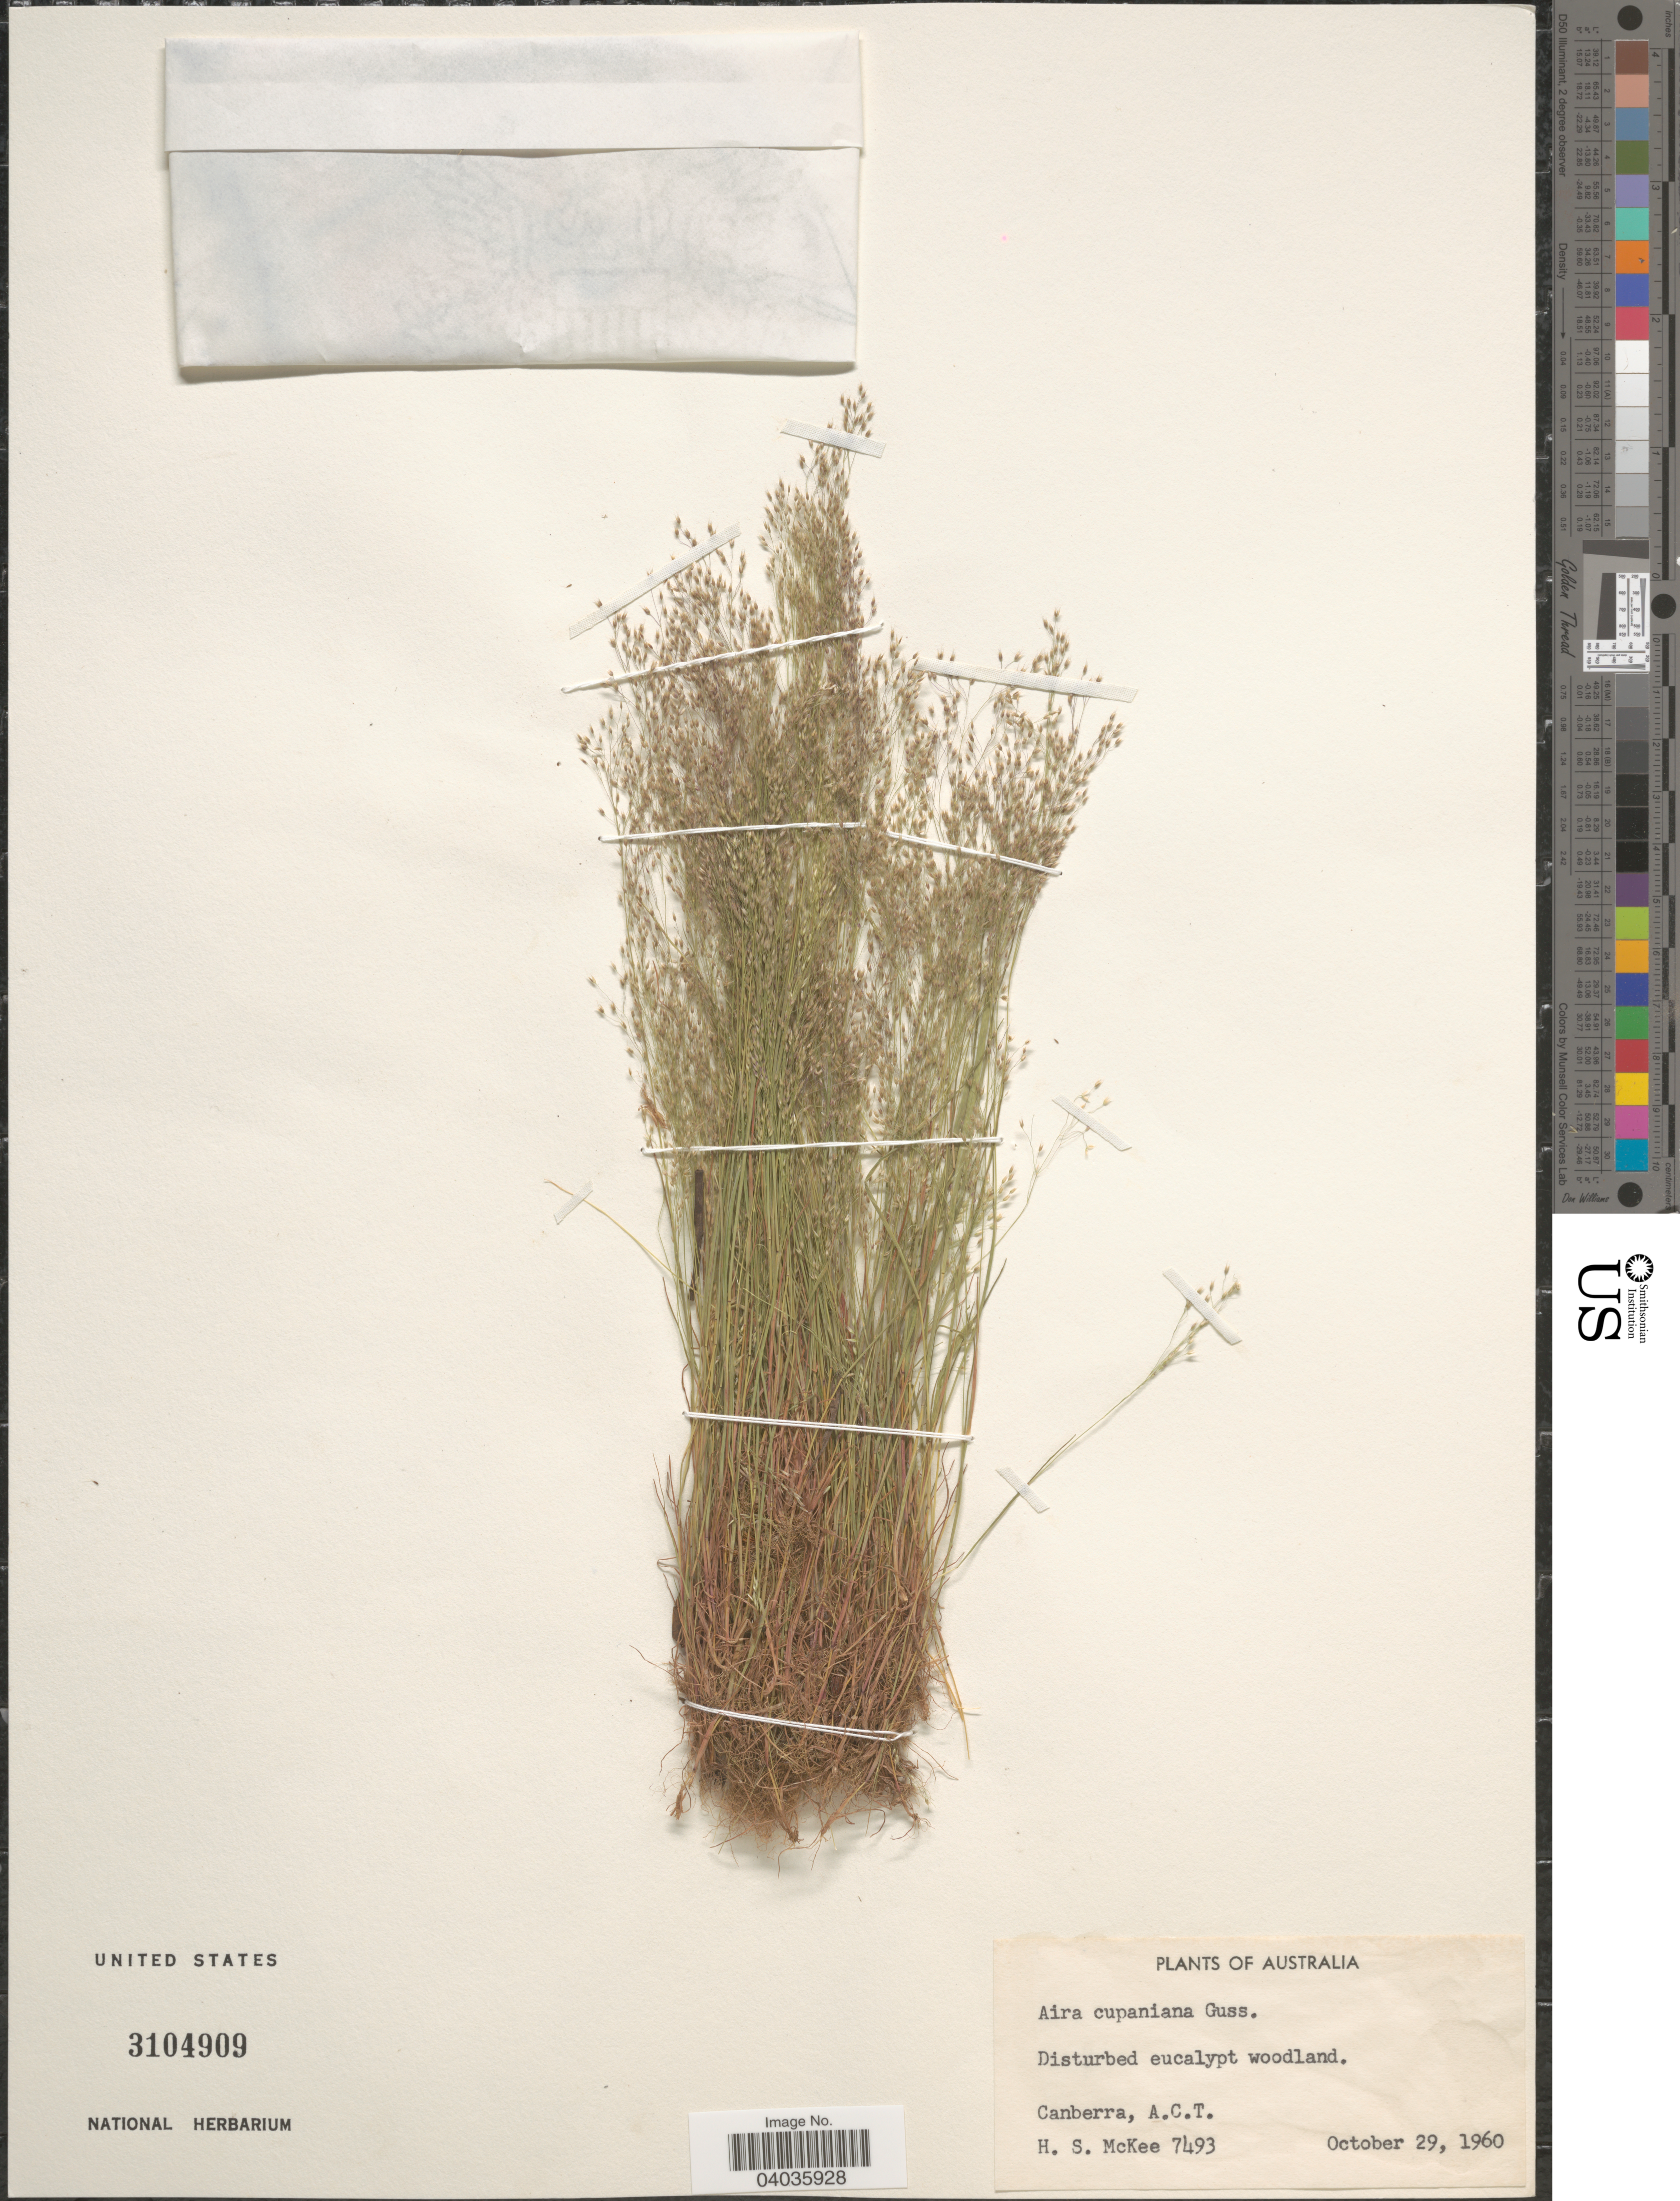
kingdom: Plantae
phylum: Tracheophyta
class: Liliopsida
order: Poales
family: Poaceae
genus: Aira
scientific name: Aira cupaniana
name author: Gussone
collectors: H. S. McKee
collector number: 7493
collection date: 1960-10-29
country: Australia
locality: Canberra, A.C.T.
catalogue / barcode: US 3104909